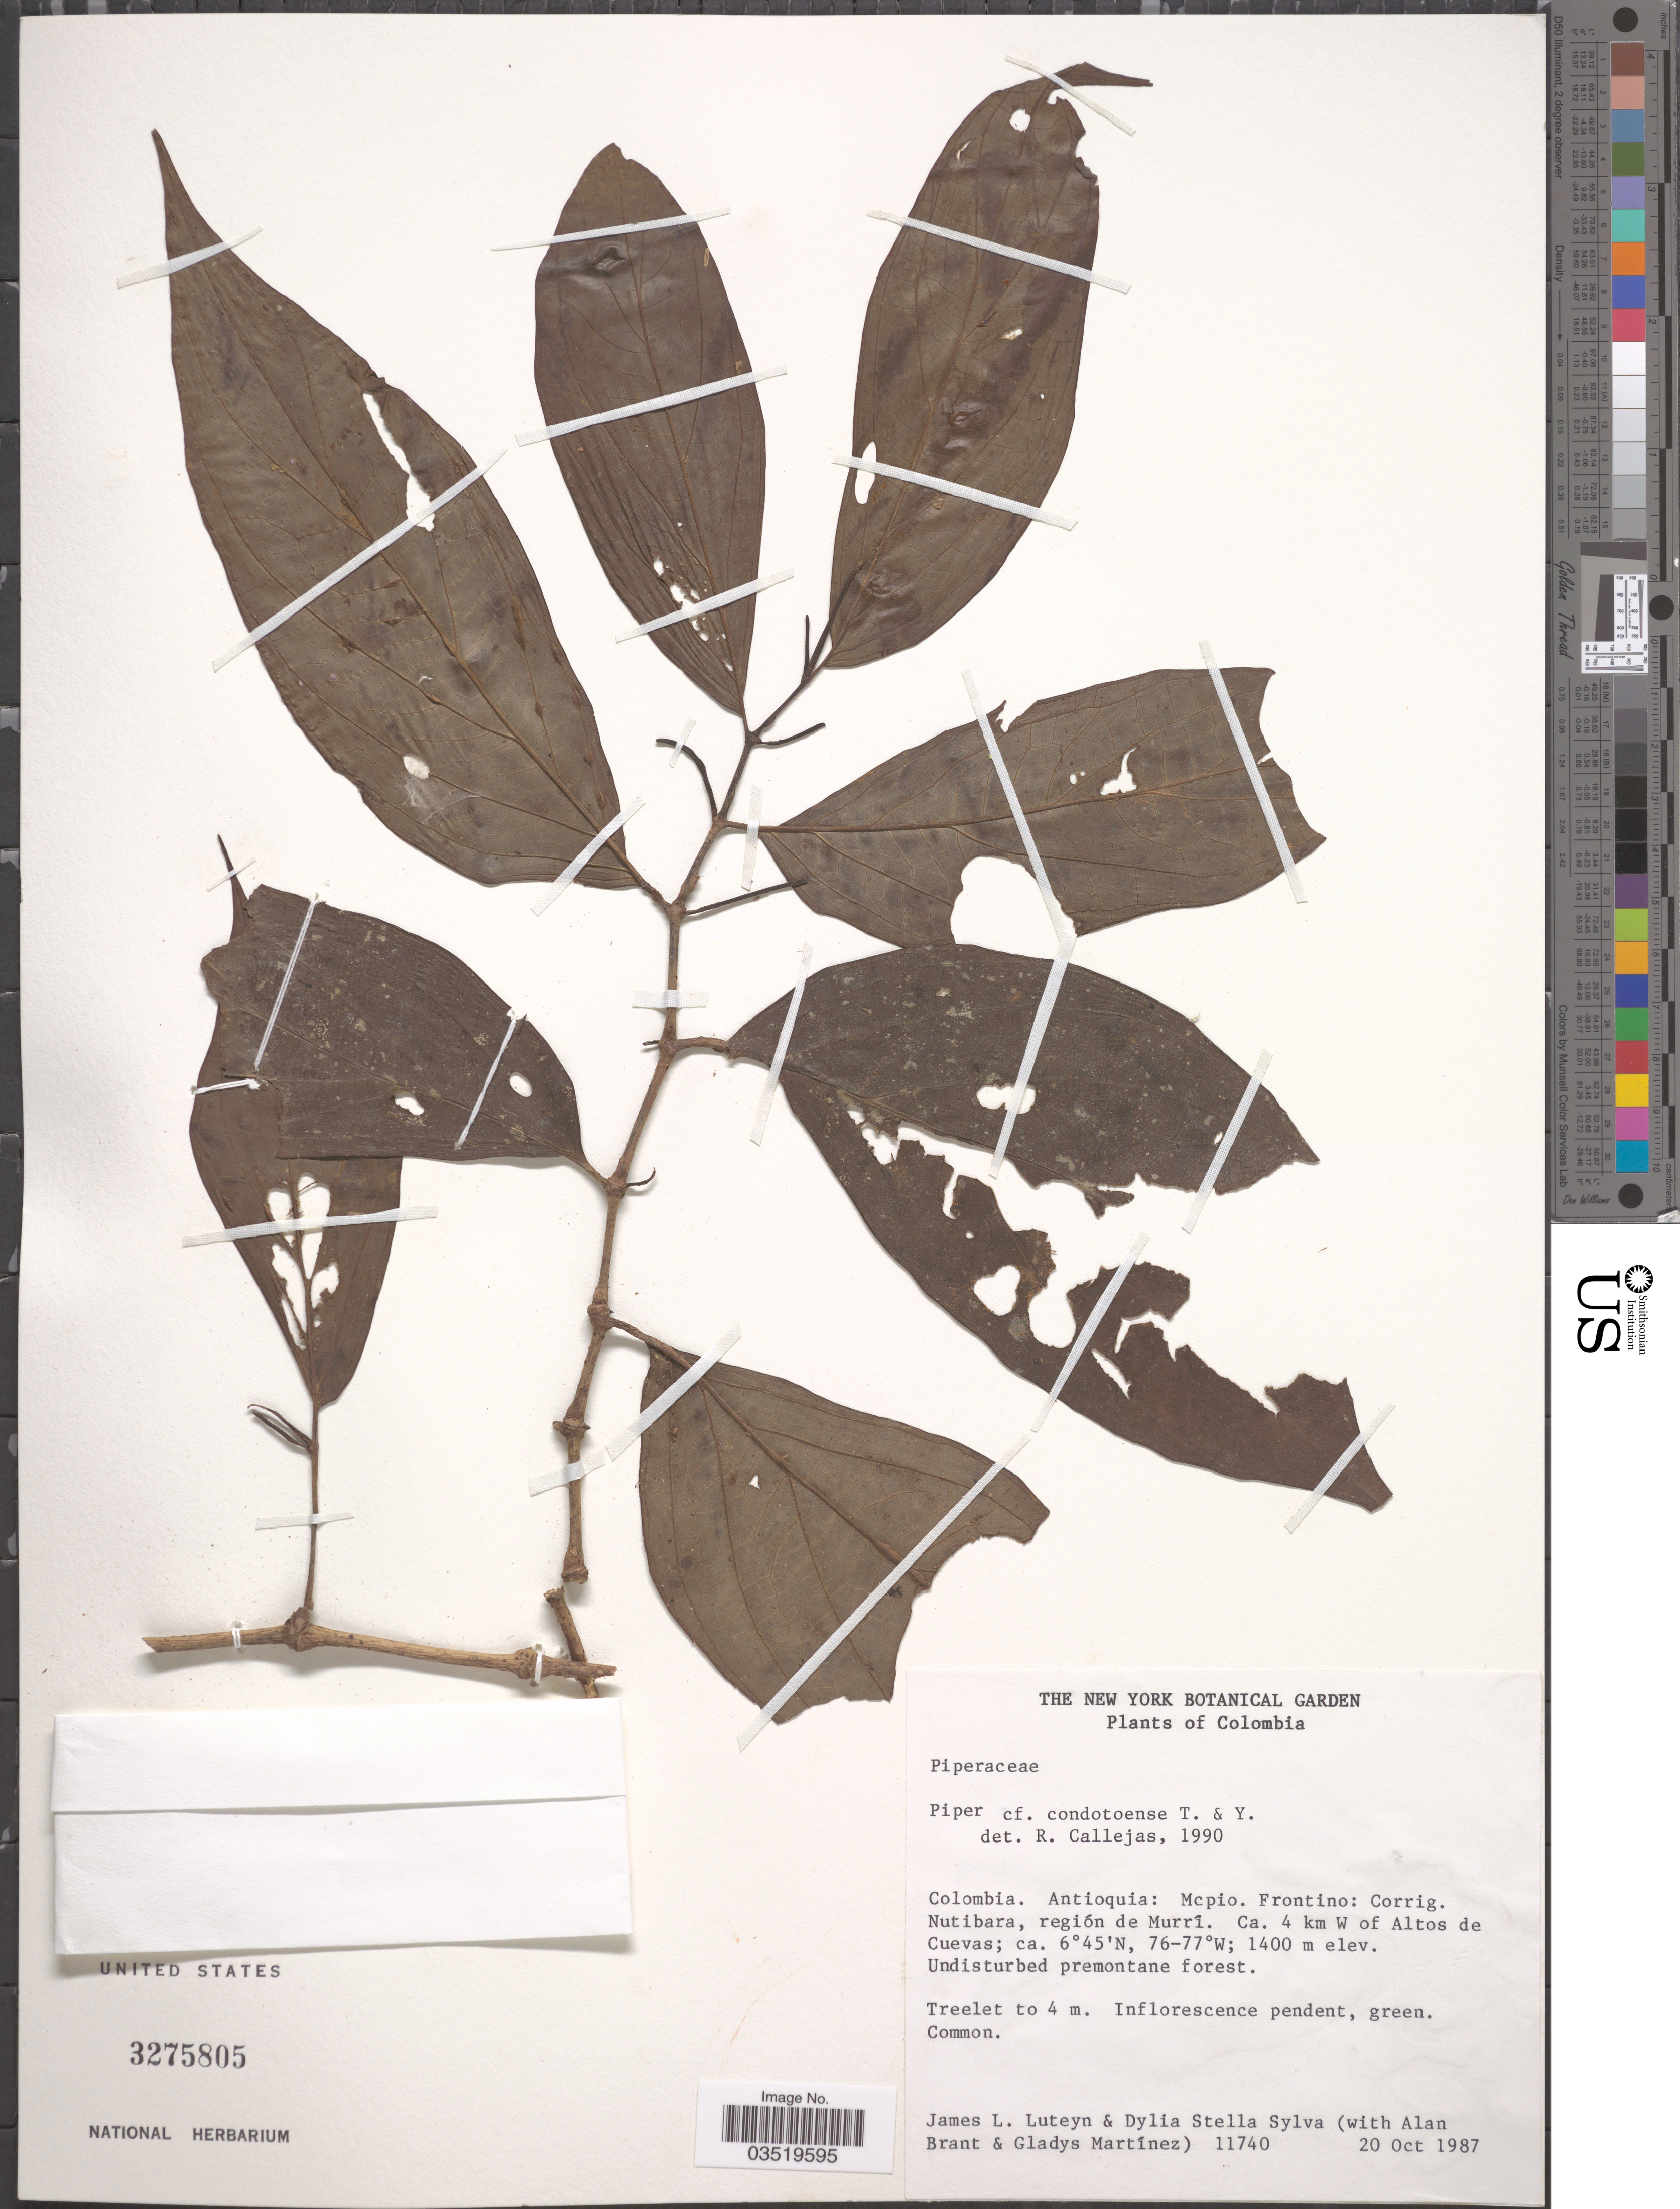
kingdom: Plantae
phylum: Tracheophyta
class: Magnoliopsida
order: Piperales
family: Piperaceae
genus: Piper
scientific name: Piper condotoense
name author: Trel. & Yunck.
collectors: J. L. Luteyn, D. Sylva, A. Brant & G. Martínez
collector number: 11740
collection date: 1987-10-20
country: Colombia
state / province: Antioquia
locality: Mcpio. Frontino: Corrig. Nutibara, región de Murrí. Ca. 4 km W of Altos de Cuevas.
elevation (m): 1400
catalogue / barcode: US 3275805